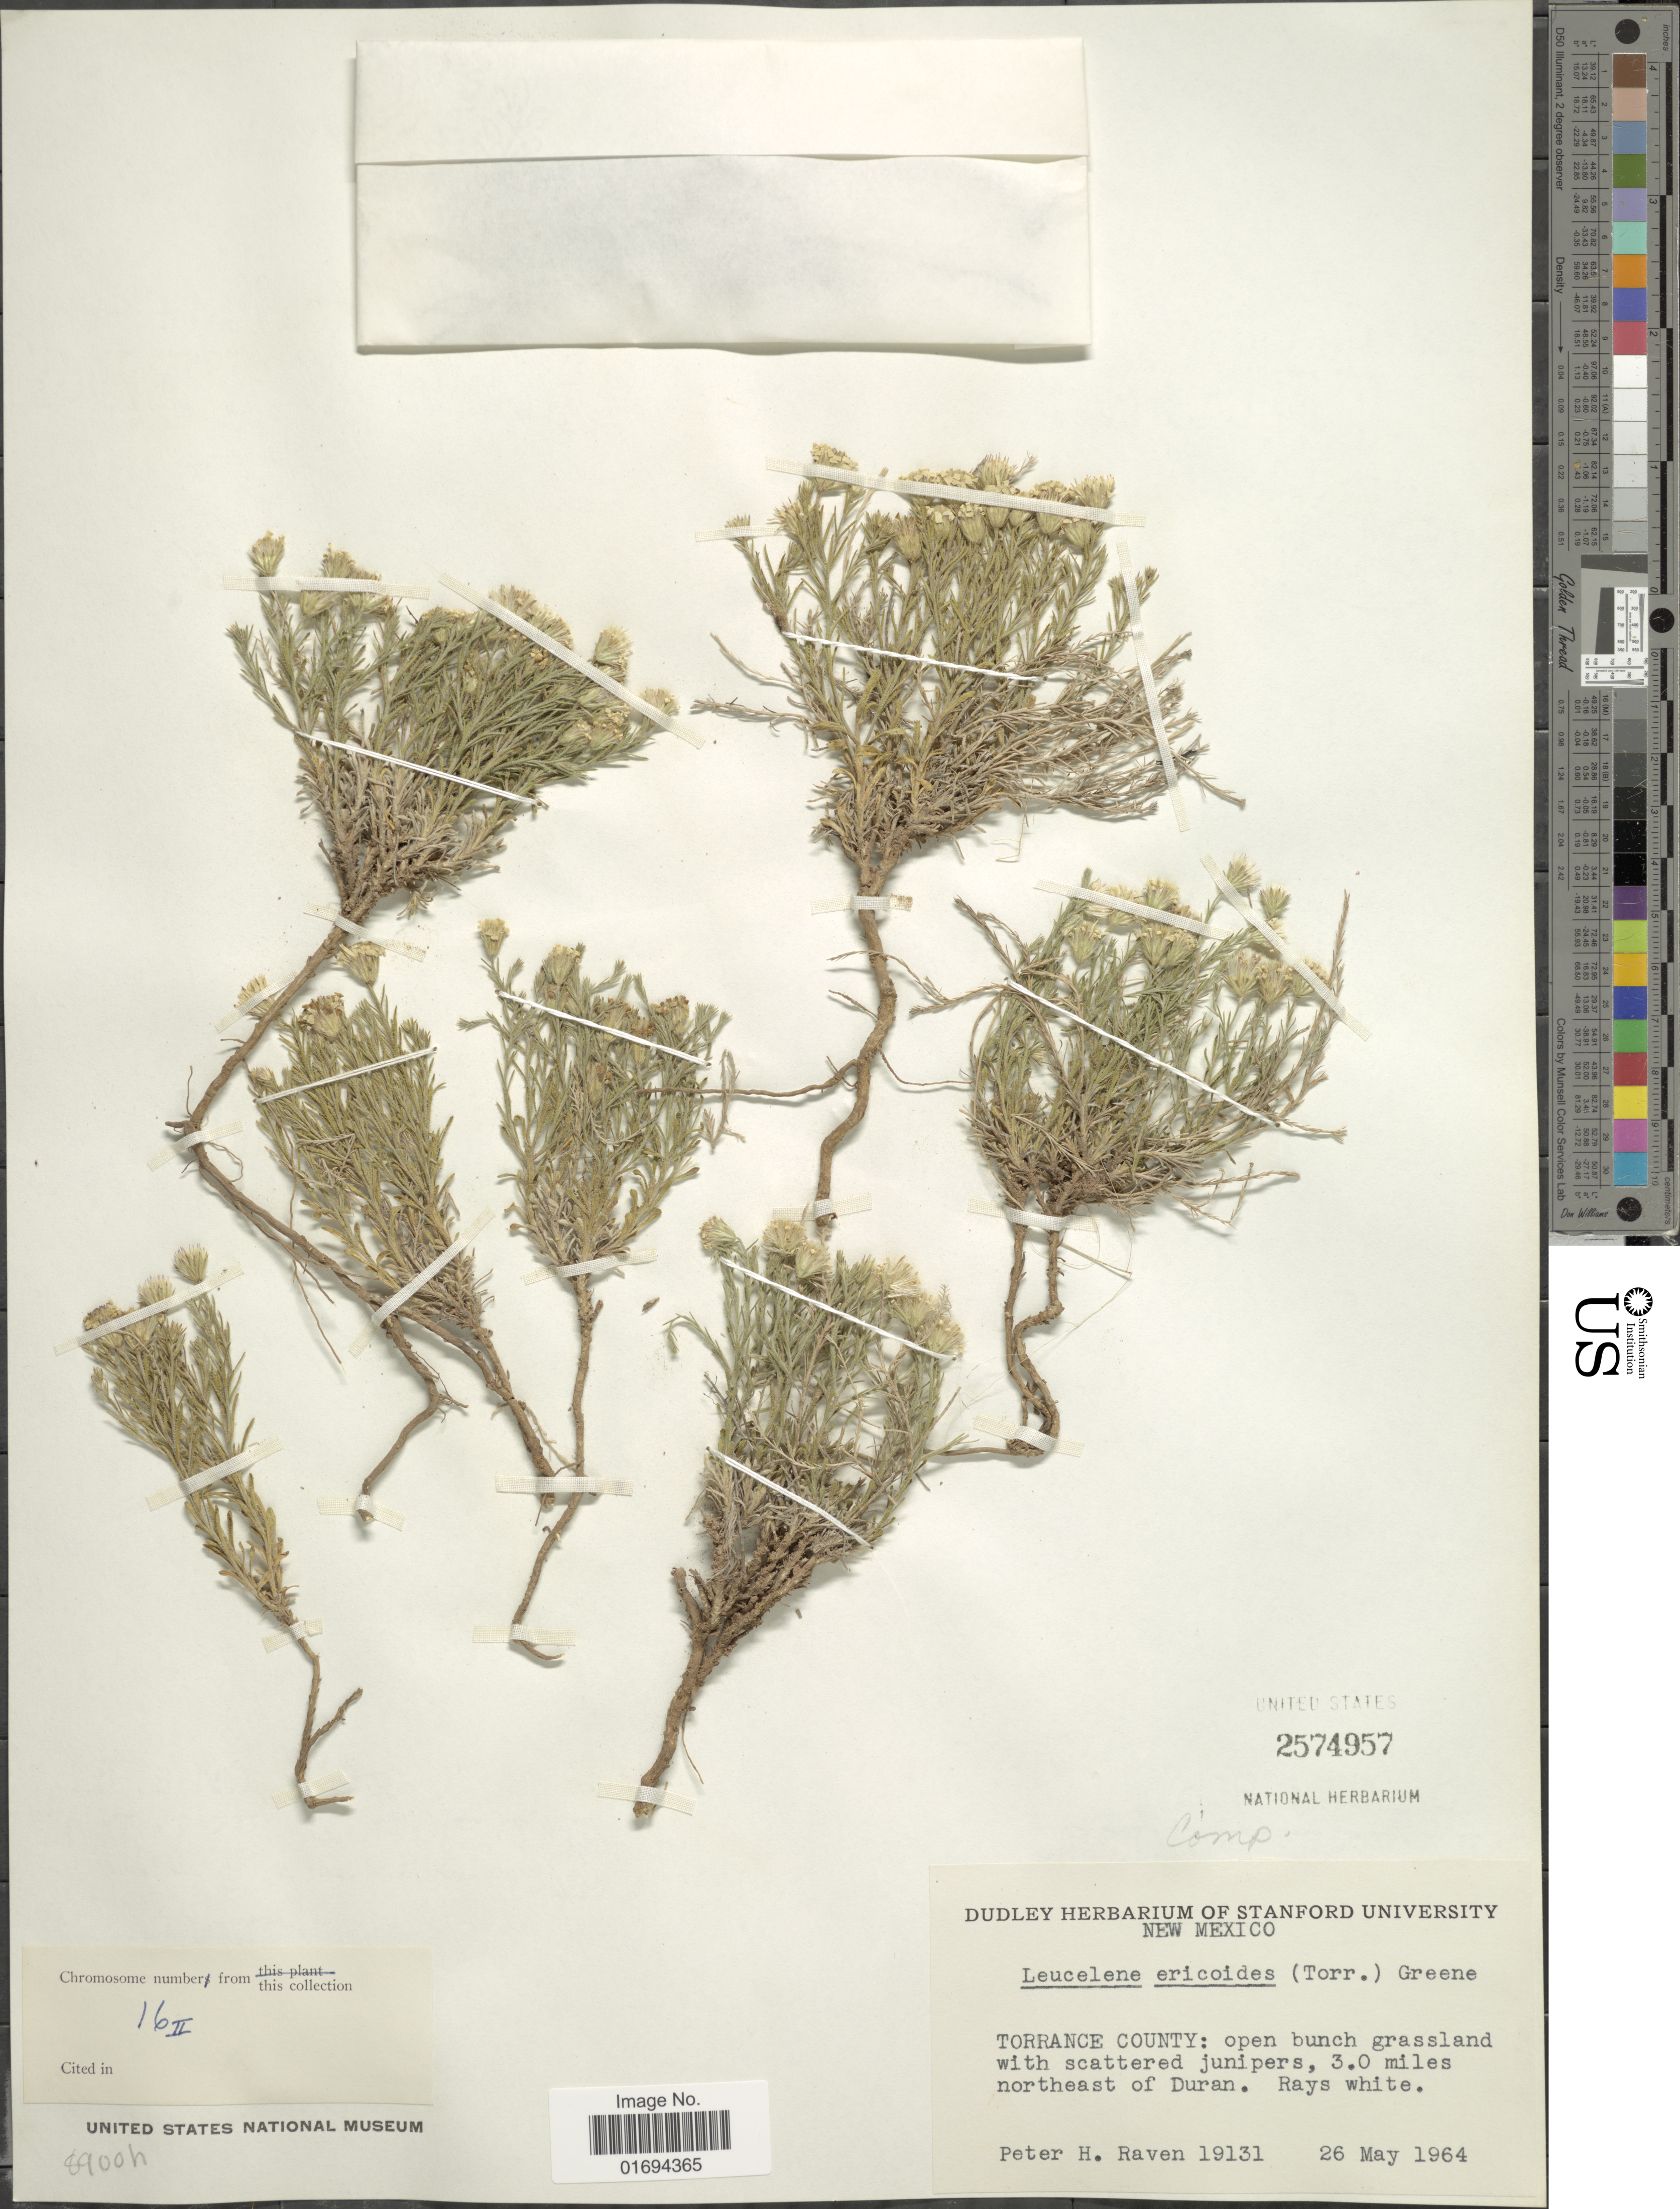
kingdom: Plantae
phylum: Tracheophyta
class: Magnoliopsida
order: Asterales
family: Asteraceae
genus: Chaetopappa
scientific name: Chaetopappa ericoides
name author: (Torr.) G.L. Nesom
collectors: P. Raven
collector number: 19131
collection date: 1964-05-26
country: United States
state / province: New Mexico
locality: Torrance County: 3.0 miles northeast of Duran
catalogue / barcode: US 2574957